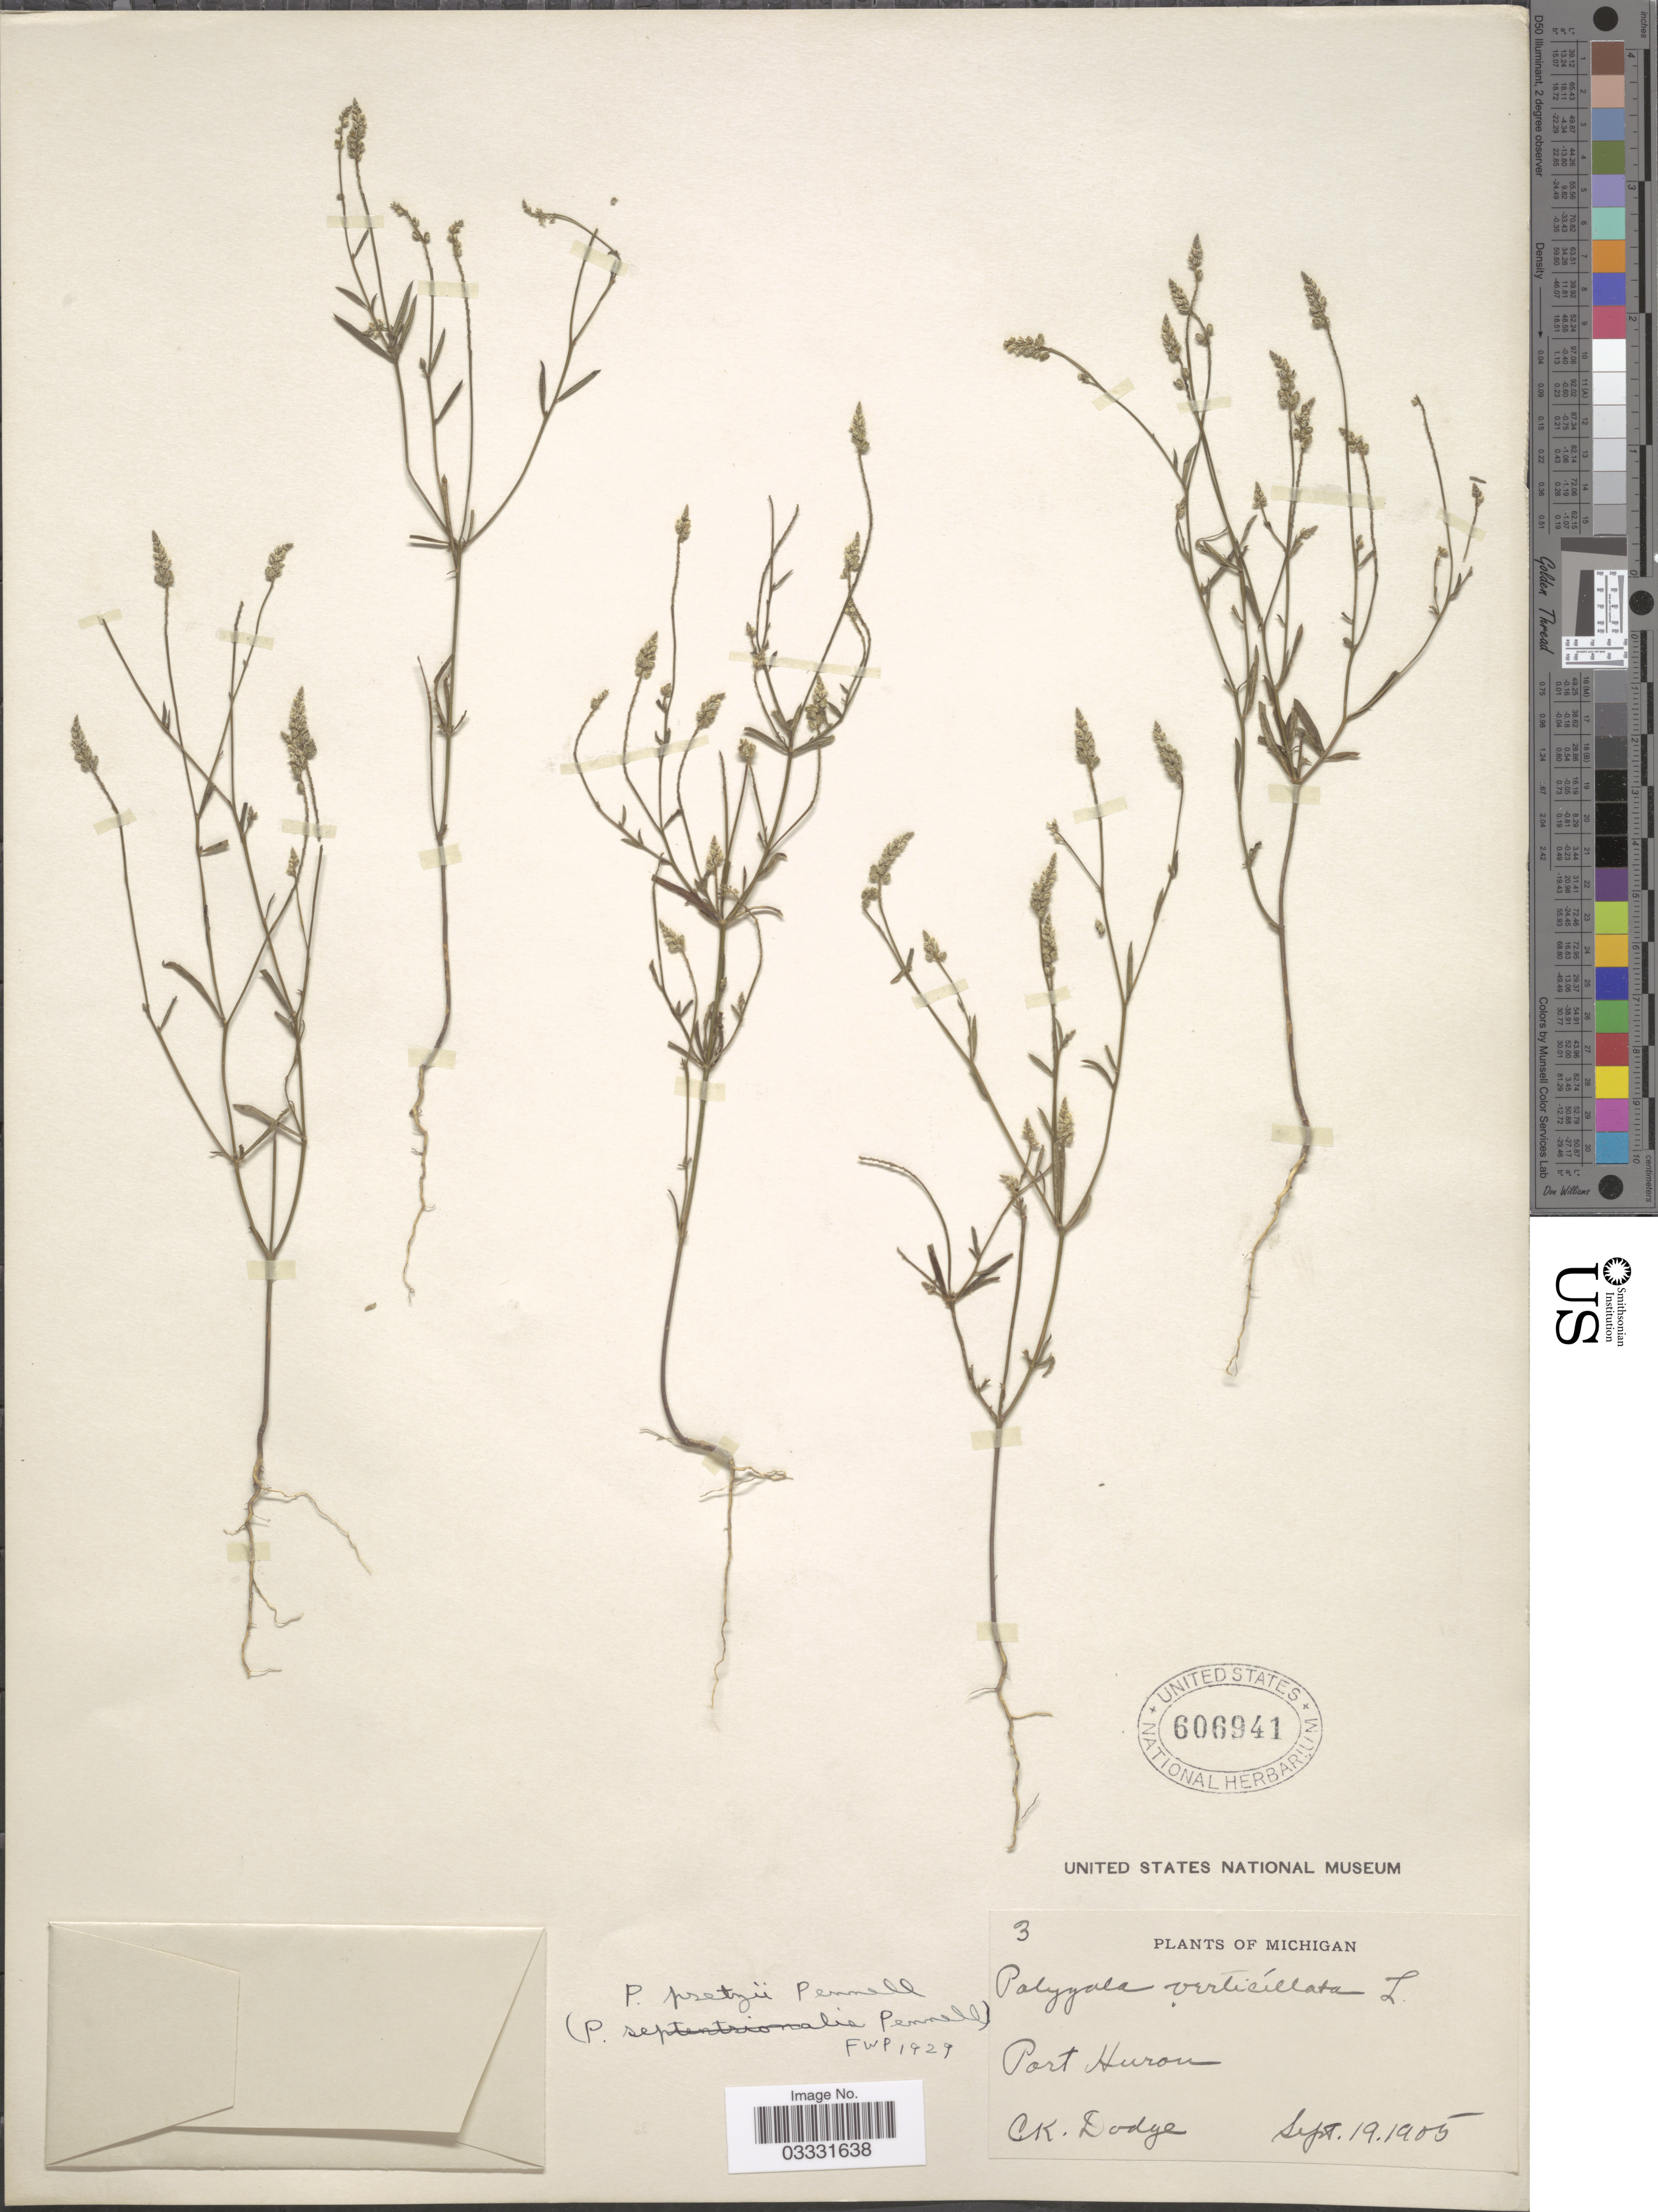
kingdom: Plantae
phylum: Tracheophyta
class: Magnoliopsida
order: Fabales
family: Polygalaceae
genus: Polygala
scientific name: Polygala pretzii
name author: Pennell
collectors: C. Dodge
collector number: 3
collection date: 1905-09-19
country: United States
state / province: Michigan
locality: Port Huron.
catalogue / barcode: US 606941